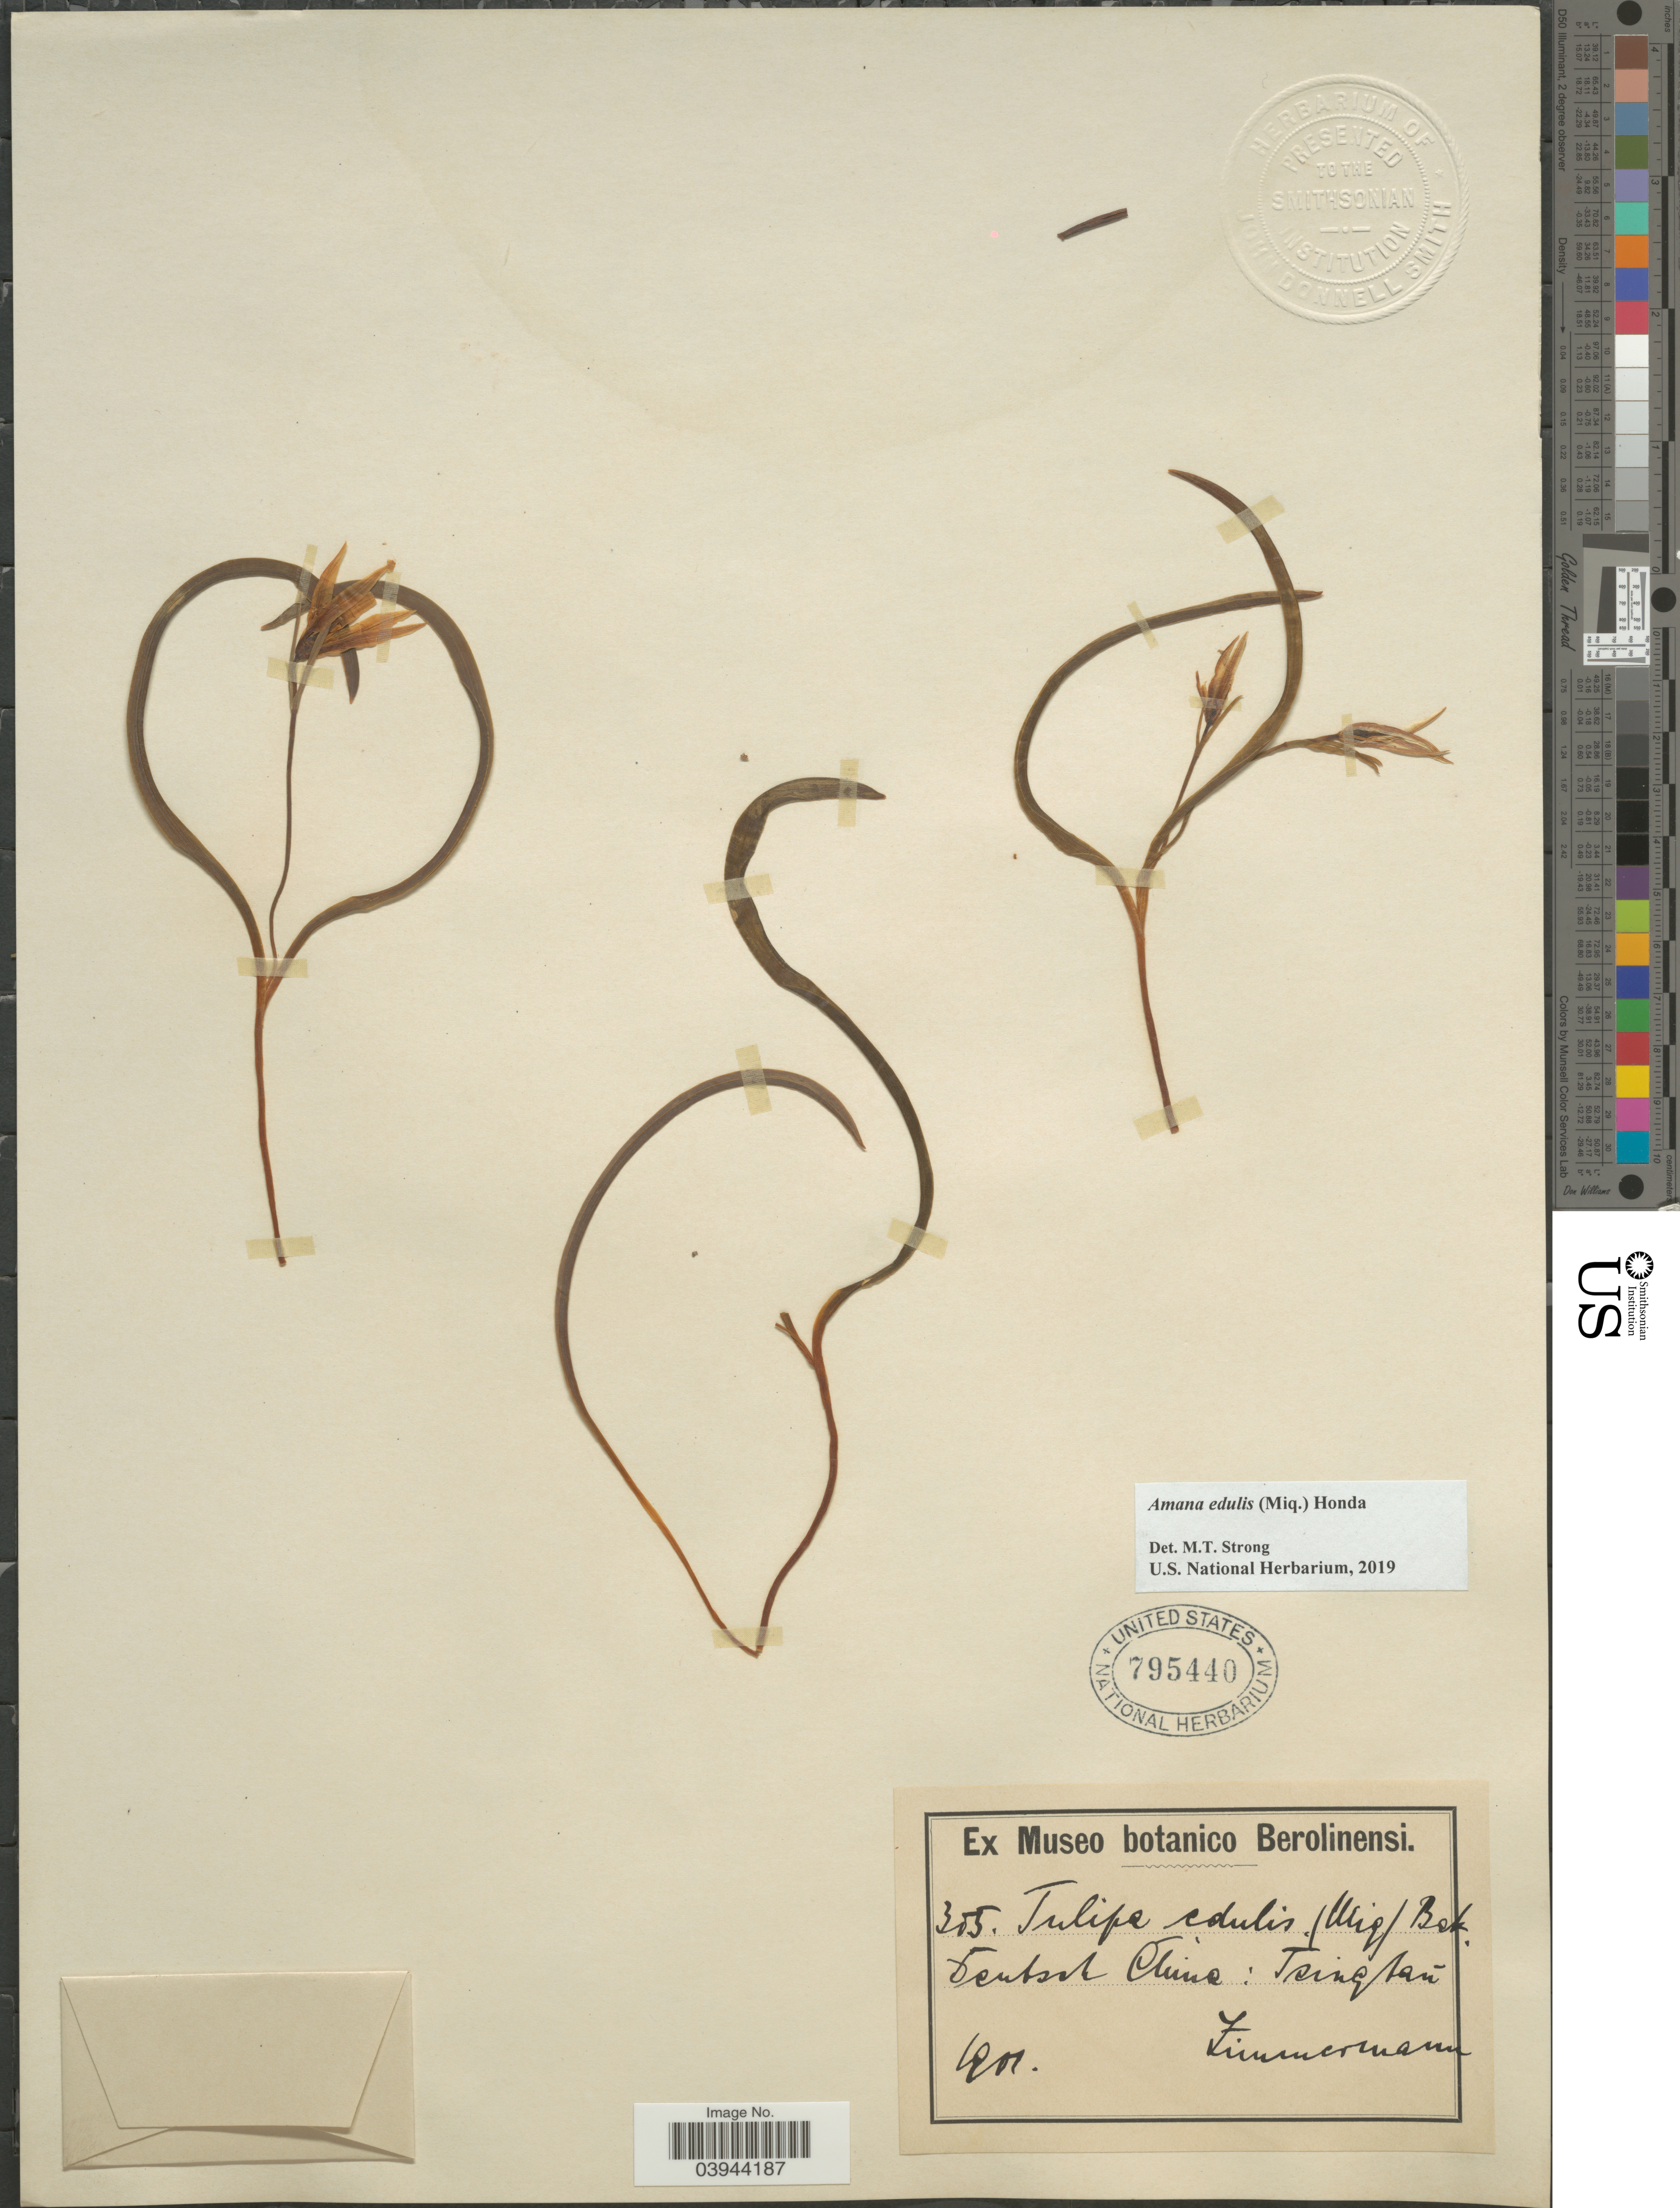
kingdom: Plantae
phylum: Tracheophyta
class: Liliopsida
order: Liliales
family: Liliaceae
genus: Amana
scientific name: Amana edulis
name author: (Miq.) Honda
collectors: -. Zimmermann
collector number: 305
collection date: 1901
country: China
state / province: Shandong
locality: Deutsch China: Tsingtau.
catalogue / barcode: US 795440